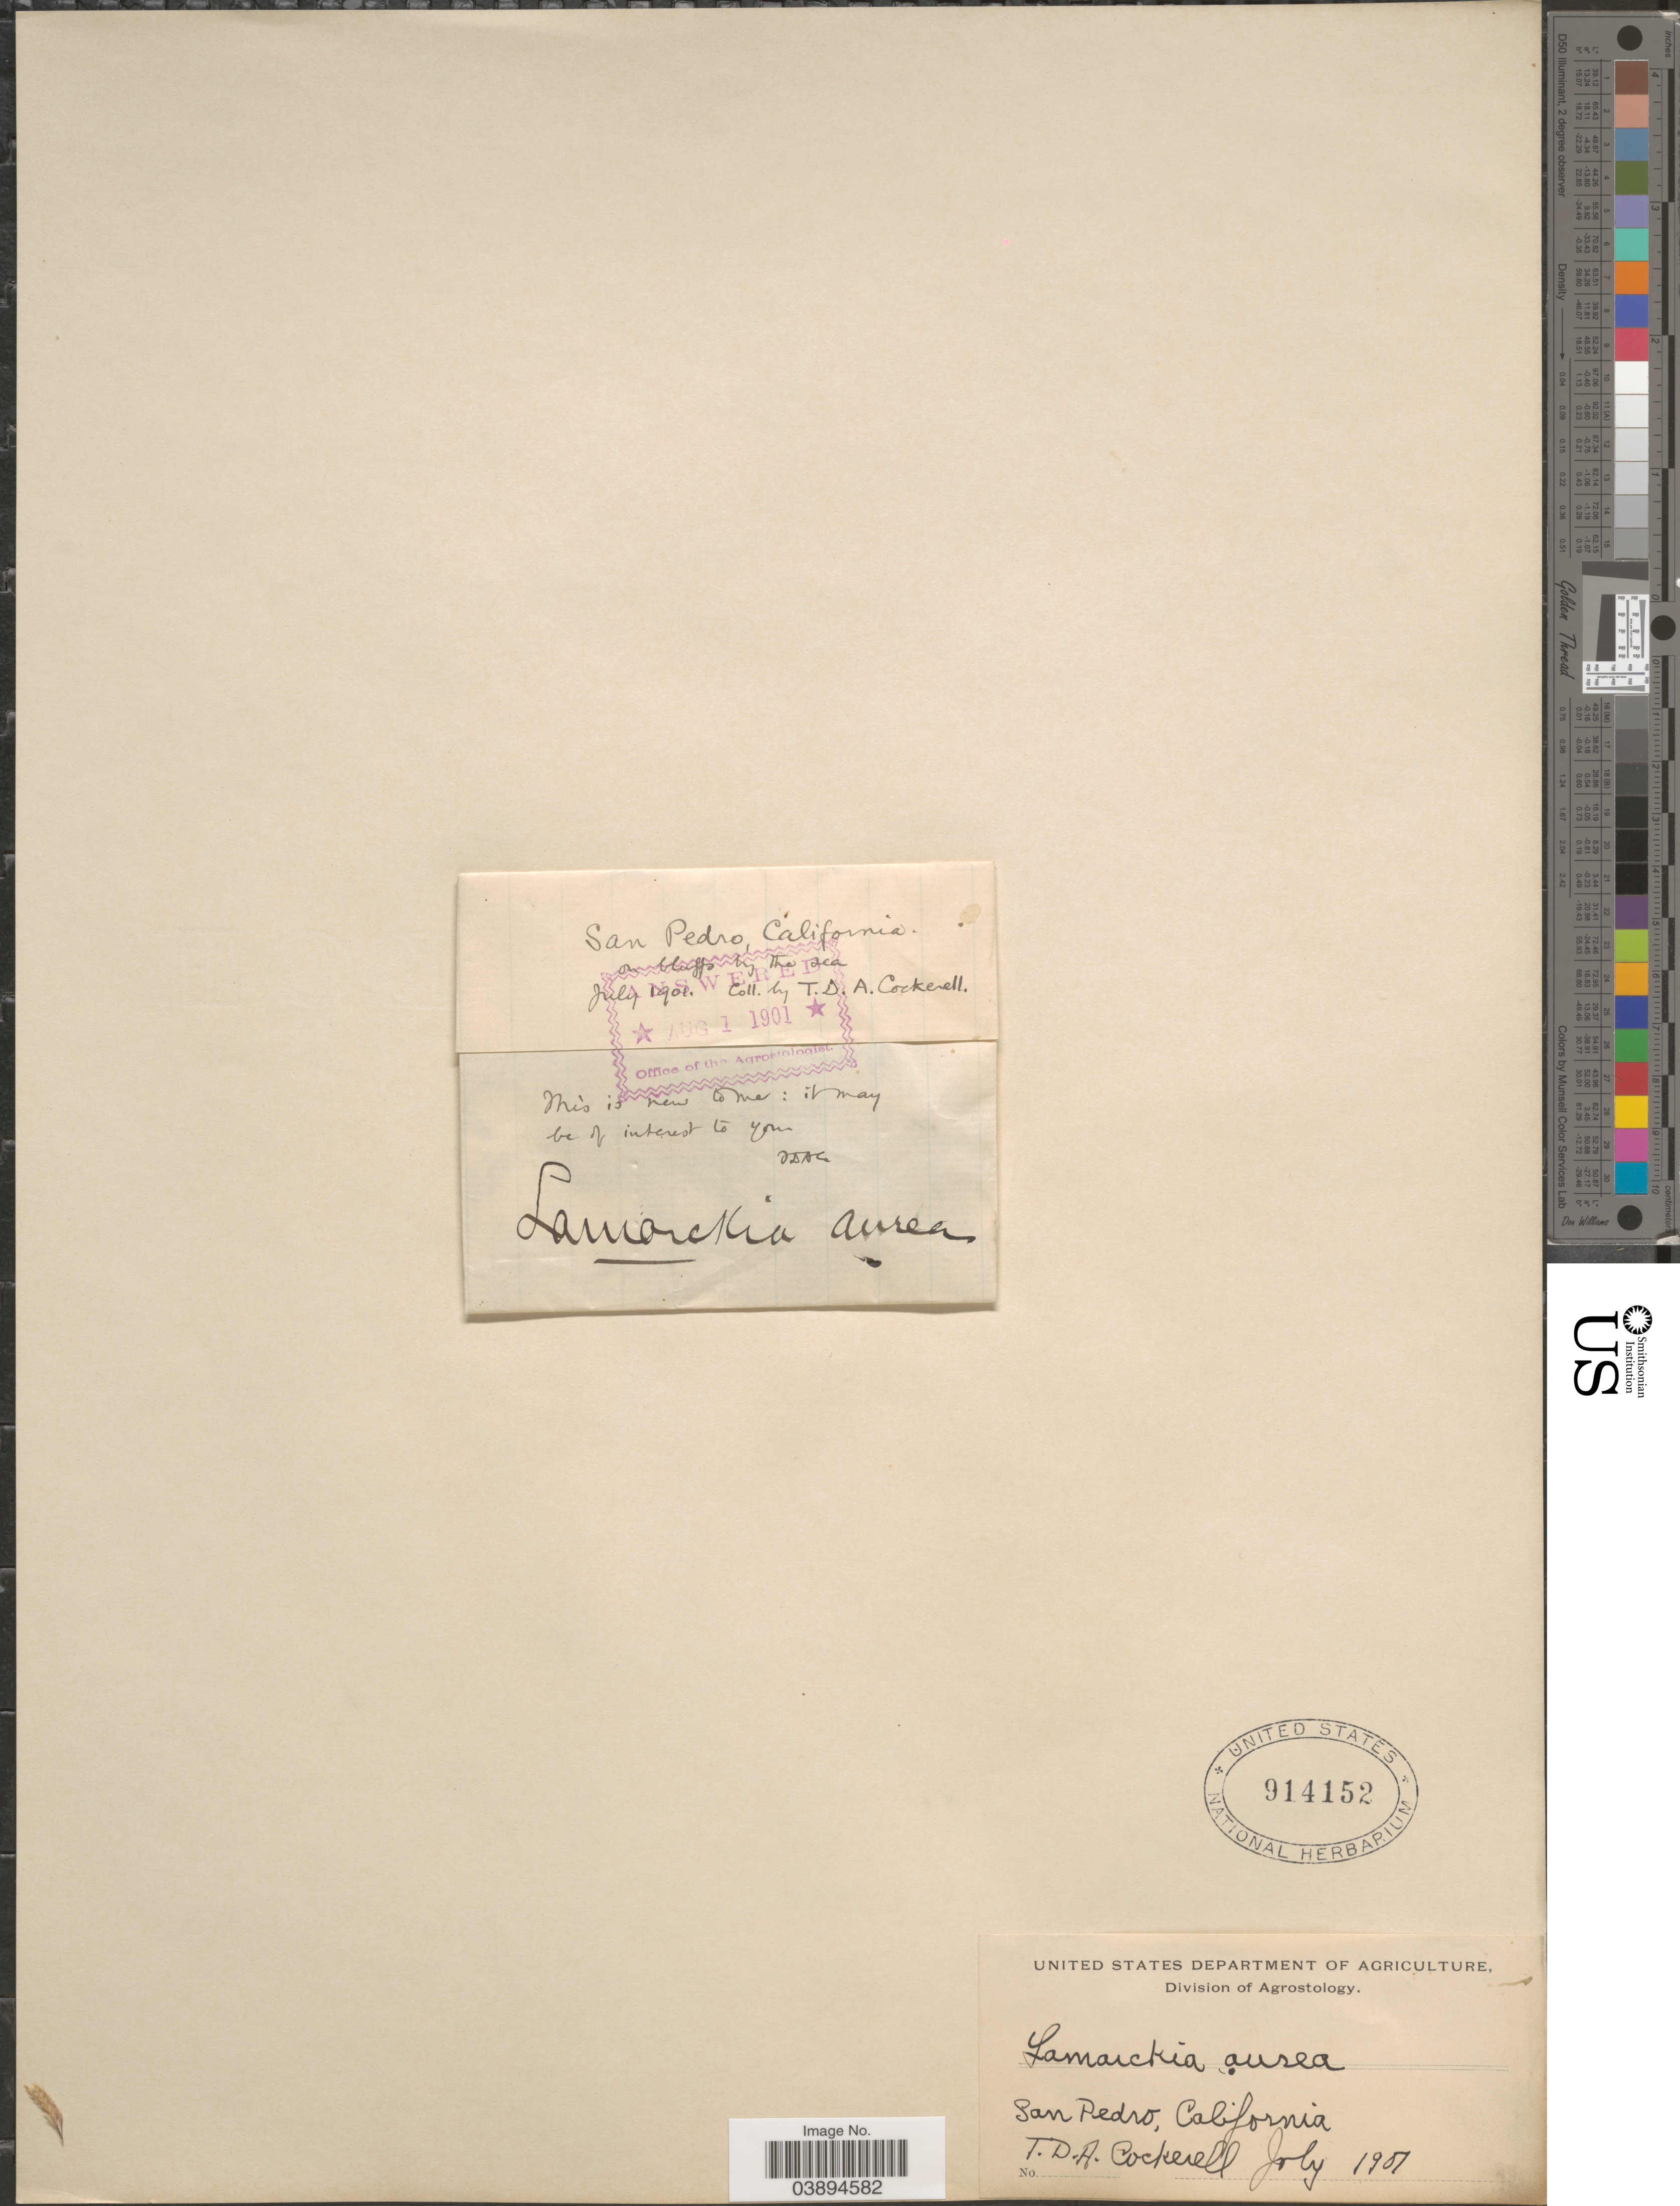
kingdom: Plantae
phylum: Tracheophyta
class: Liliopsida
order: Poales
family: Poaceae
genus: Lamarckia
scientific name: Lamarckia aurea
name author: (L.) Moench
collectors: T. Cockerell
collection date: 1901-07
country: United States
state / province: California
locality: San Pedro.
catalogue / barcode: US 914152